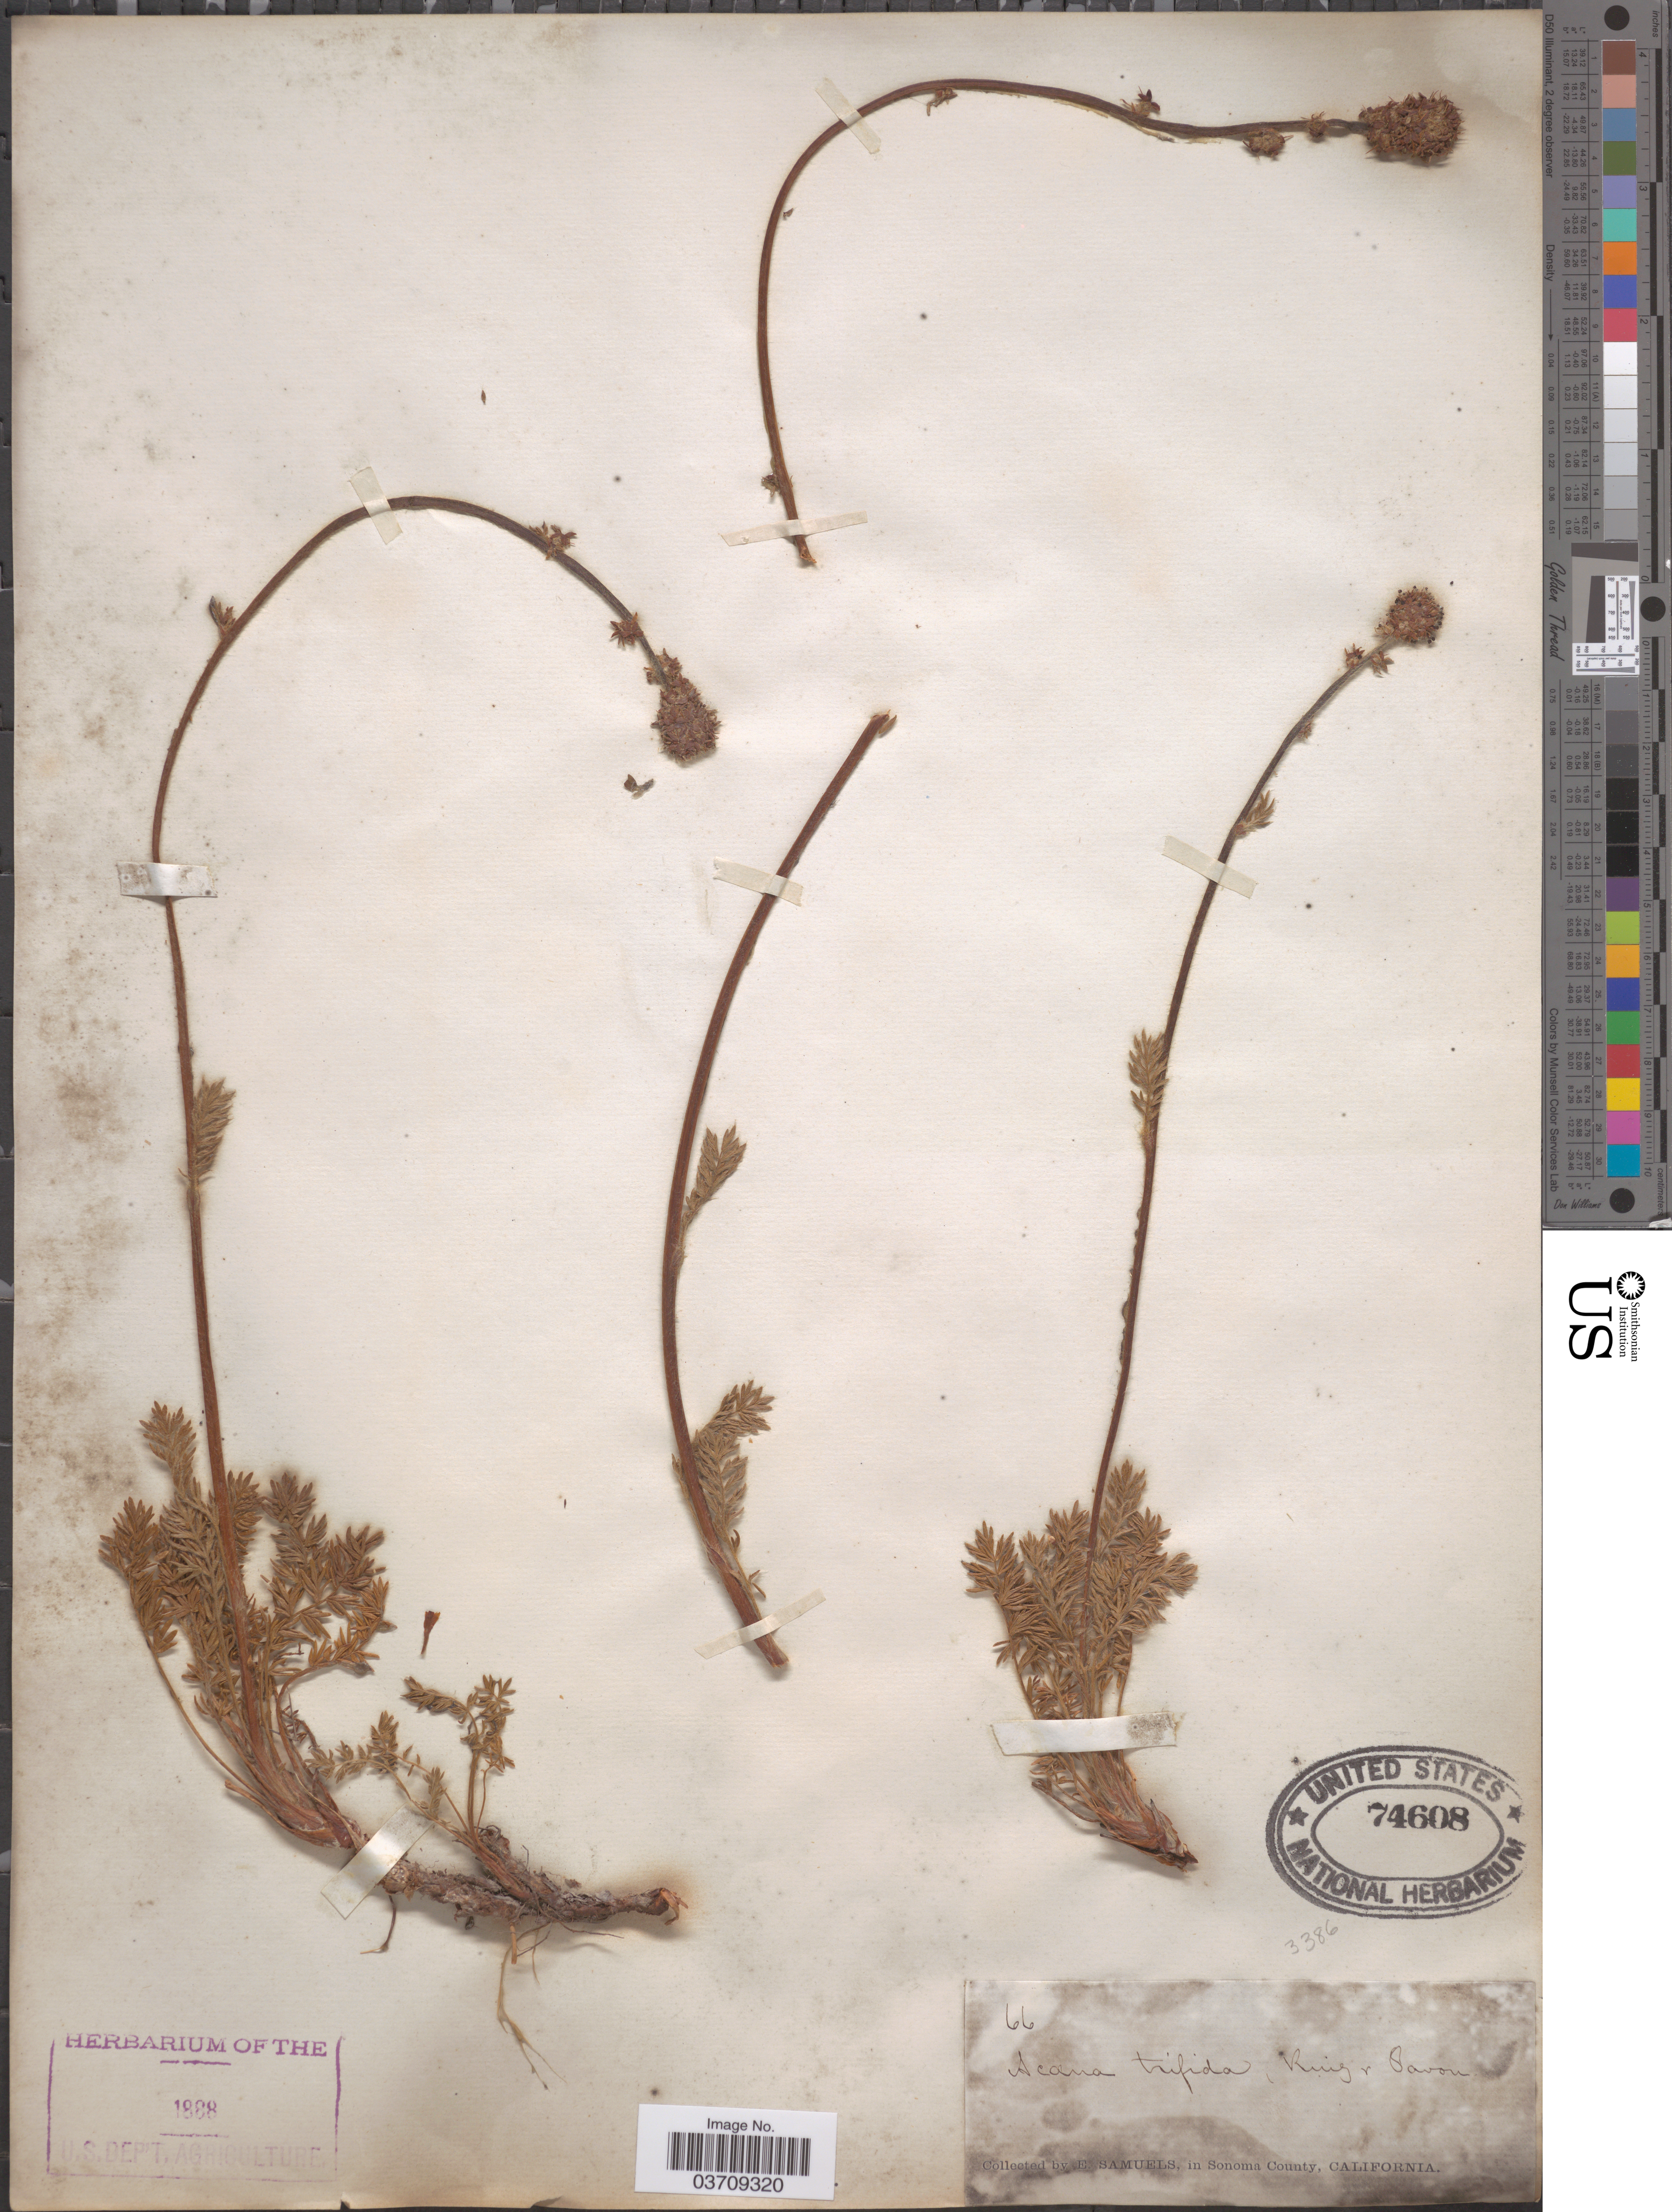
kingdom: Plantae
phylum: Tracheophyta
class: Magnoliopsida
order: Rosales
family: Rosaceae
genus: Acaena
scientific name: Acaena trifida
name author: Ruiz & Pav.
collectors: E. Samuels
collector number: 66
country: United States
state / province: California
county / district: Sonoma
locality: Sonoma County.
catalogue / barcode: US 74608